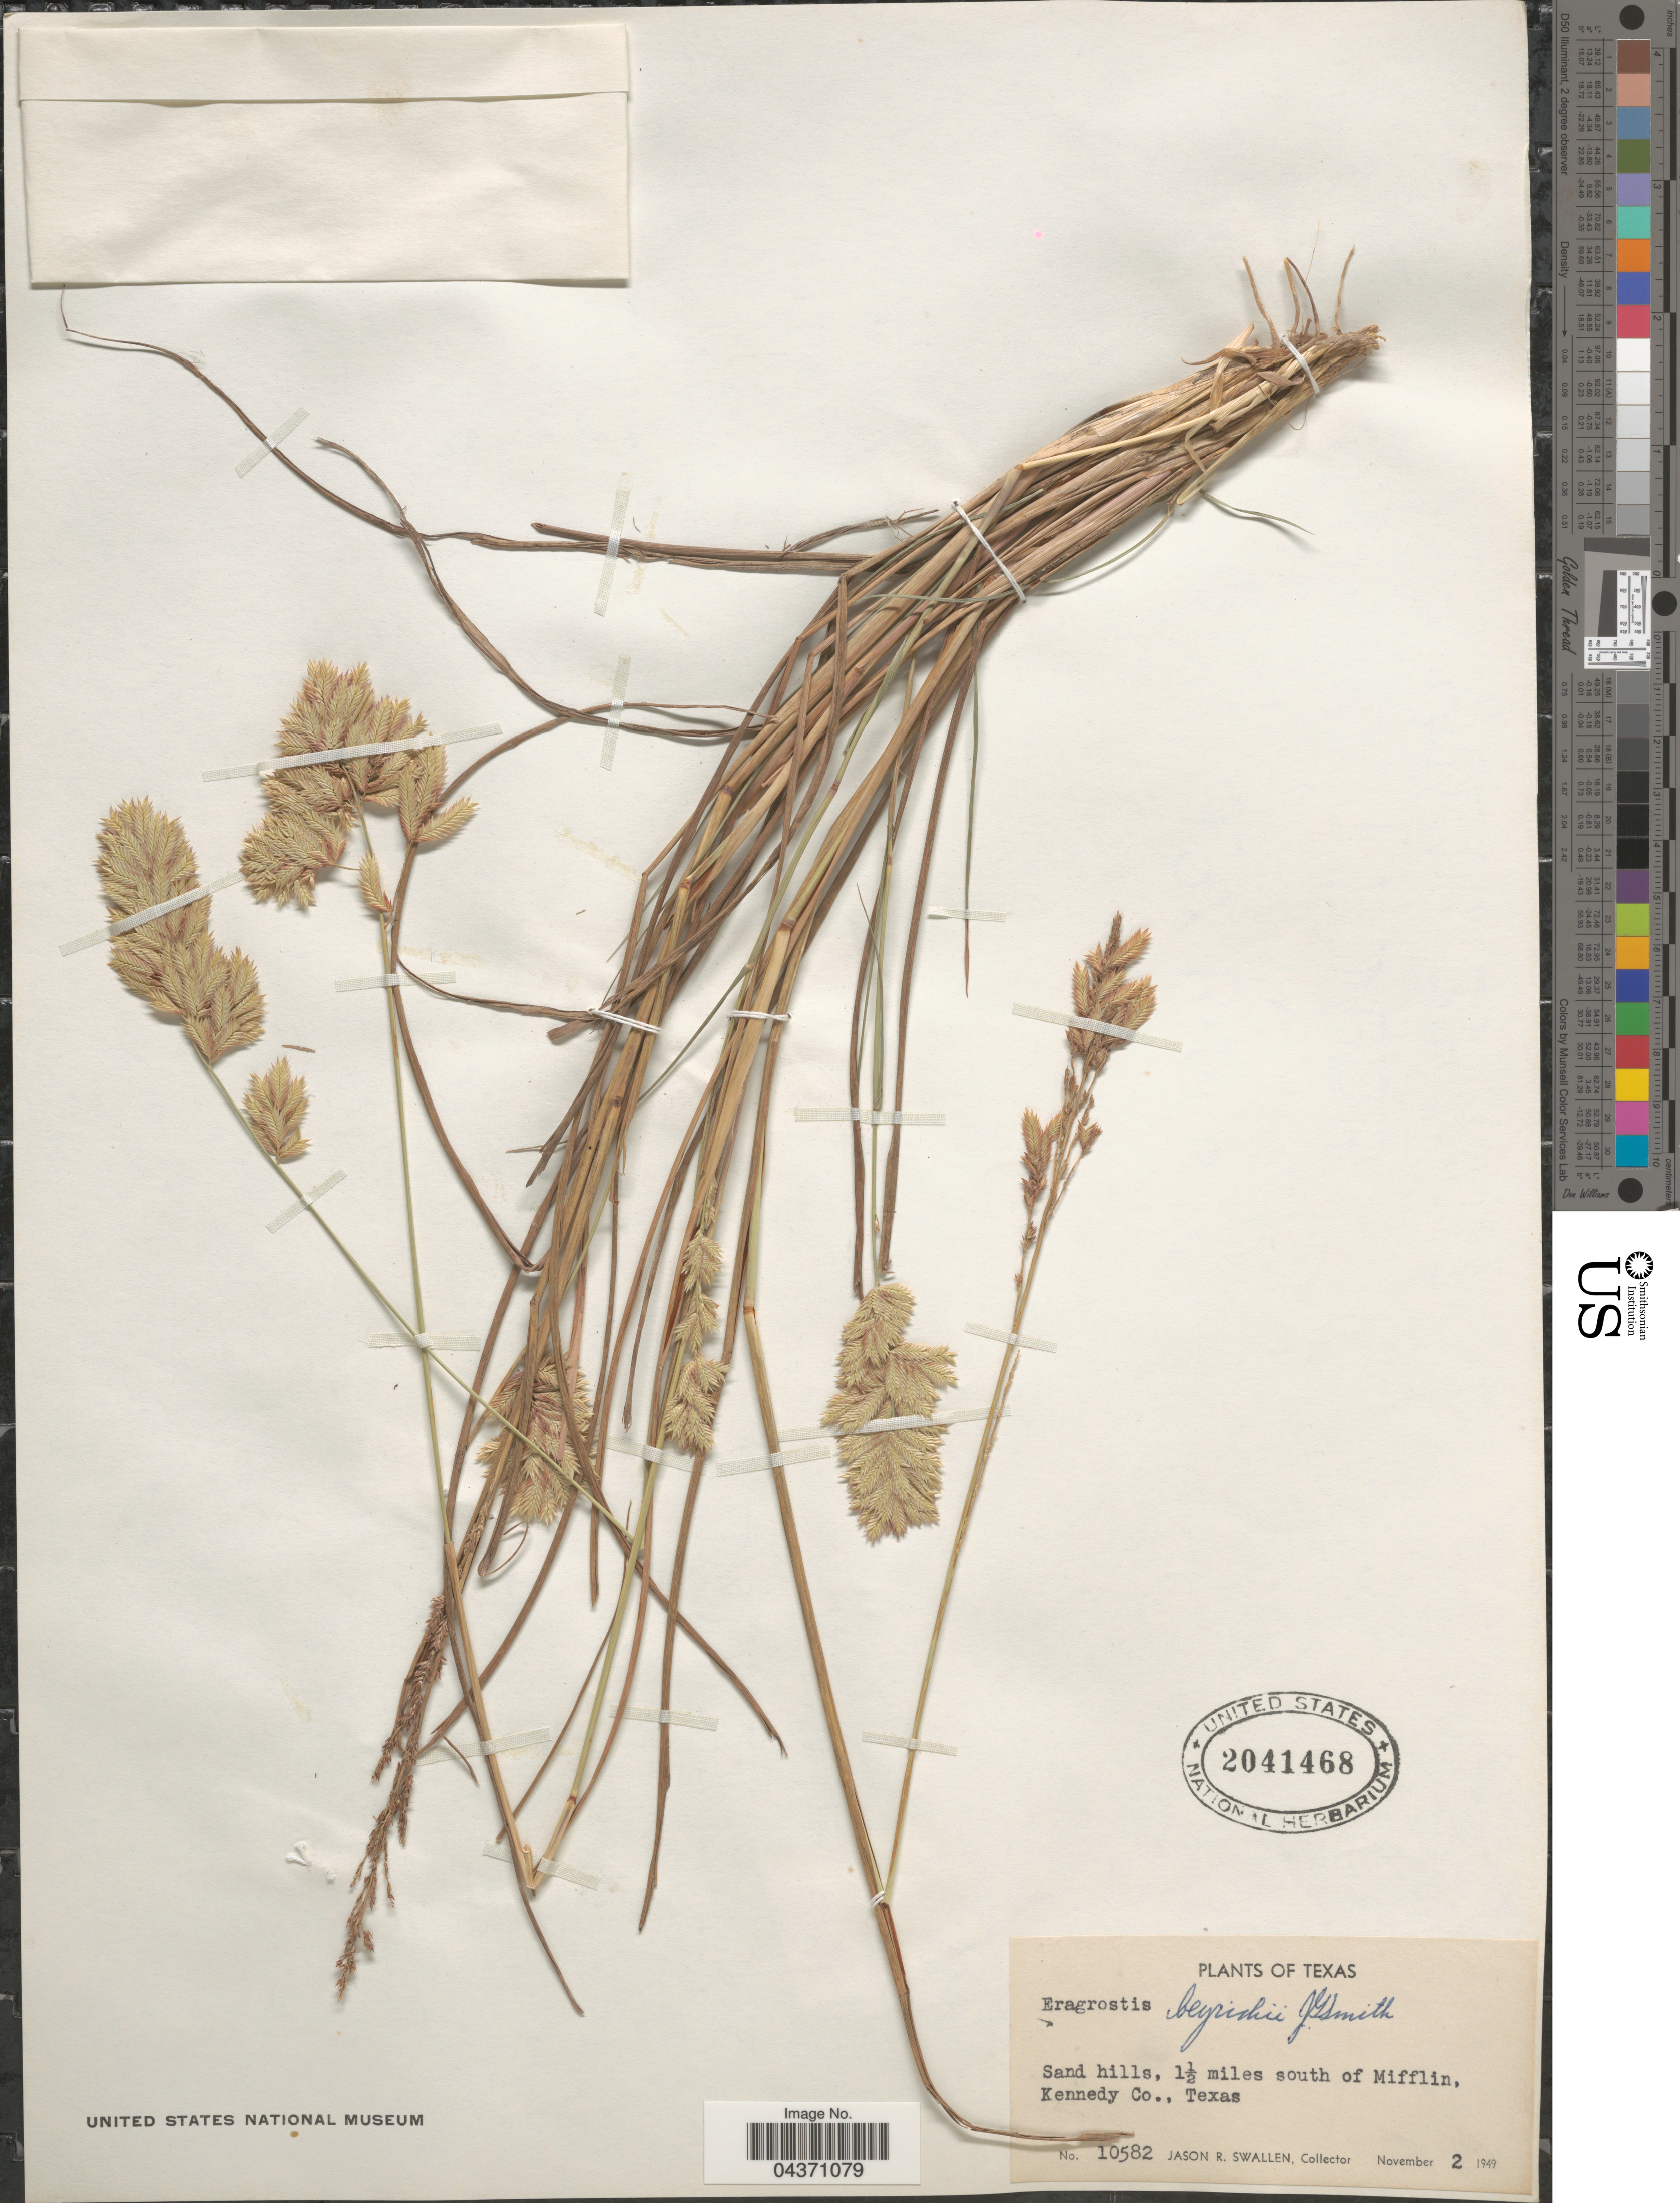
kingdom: Plantae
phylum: Tracheophyta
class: Liliopsida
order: Poales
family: Poaceae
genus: Eragrostis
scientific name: Eragrostis secundiflora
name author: J. Presl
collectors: J. R. Swallen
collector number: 10582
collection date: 1949-11-02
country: United States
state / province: Texas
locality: Sand hills, 1½ miles south of Mifflin, Kennedy Co.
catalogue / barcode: US 2041468